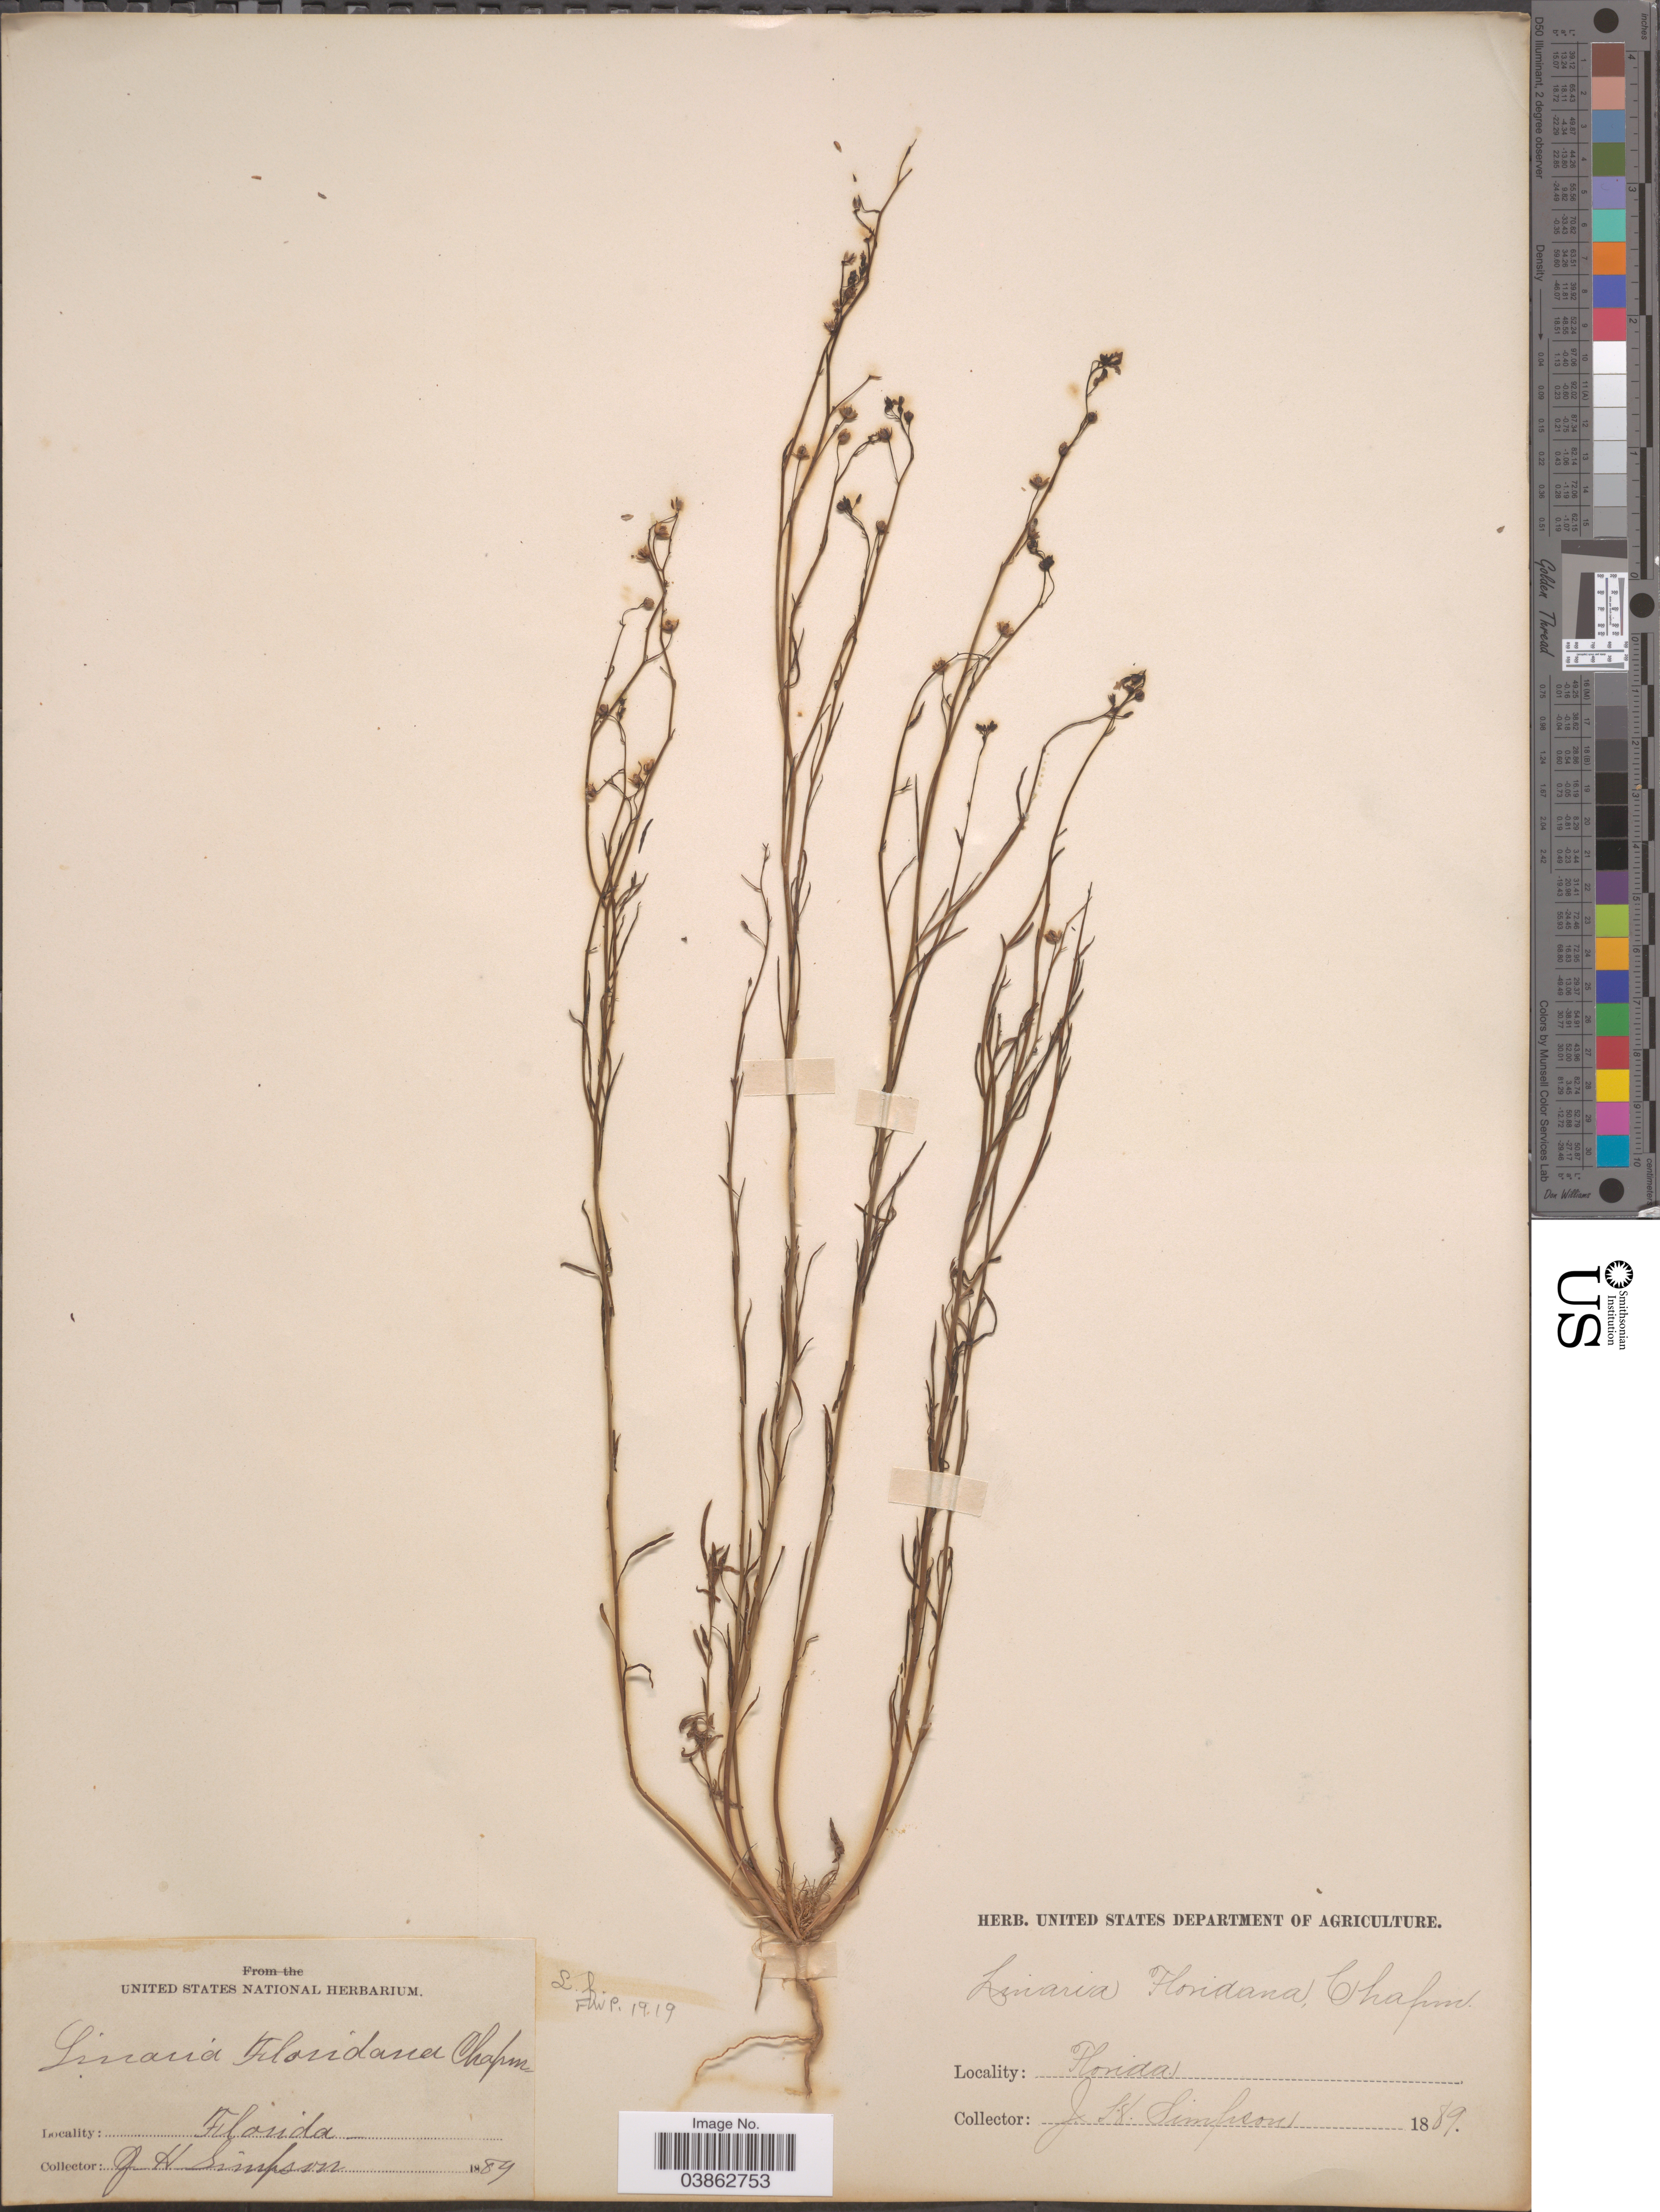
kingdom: Plantae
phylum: Tracheophyta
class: Magnoliopsida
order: Lamiales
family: Plantaginaceae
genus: Linaria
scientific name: Linaria floridana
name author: Chapm.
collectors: J. H. Simpson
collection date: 1889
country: United States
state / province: Florida